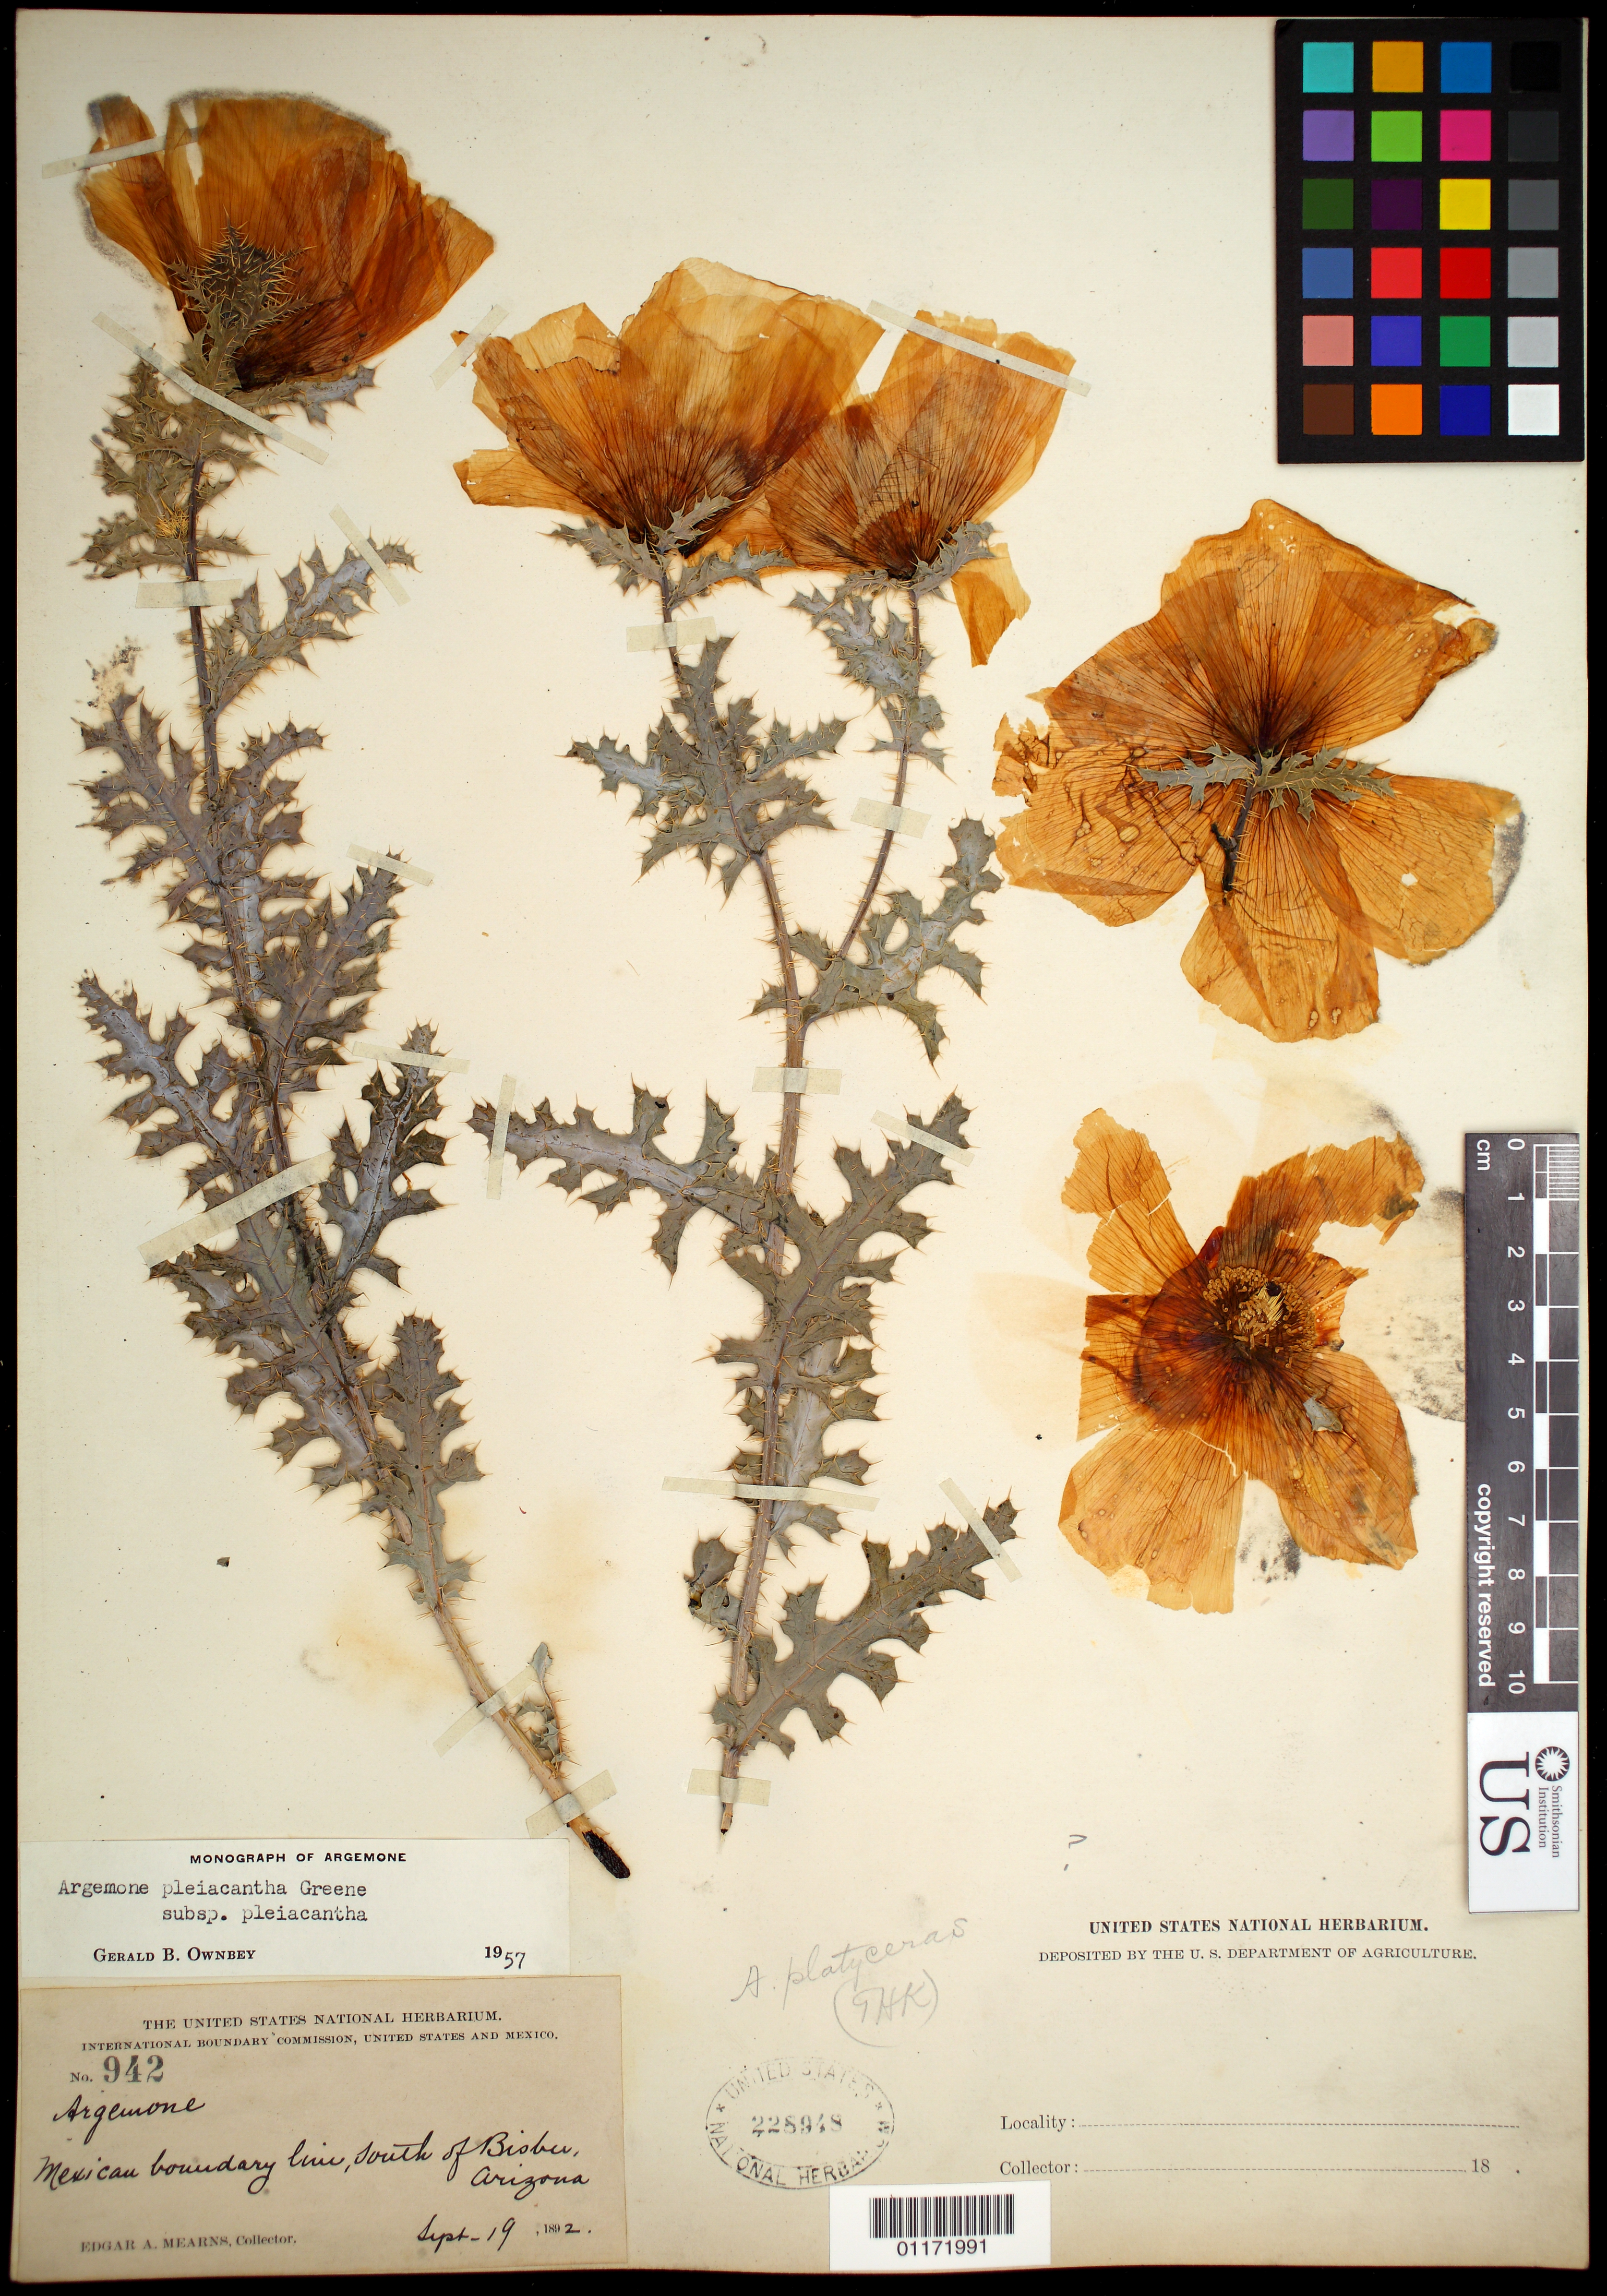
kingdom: Plantae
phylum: Tracheophyta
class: Magnoliopsida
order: Ranunculales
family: Papaveraceae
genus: Argemone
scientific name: Argemone pleiacantha subsp. pleiacantha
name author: Greene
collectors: E. A. Mearns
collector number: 942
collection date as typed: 19 Sep 1892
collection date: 1892-09-19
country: United States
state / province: Arizona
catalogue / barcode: US 228948